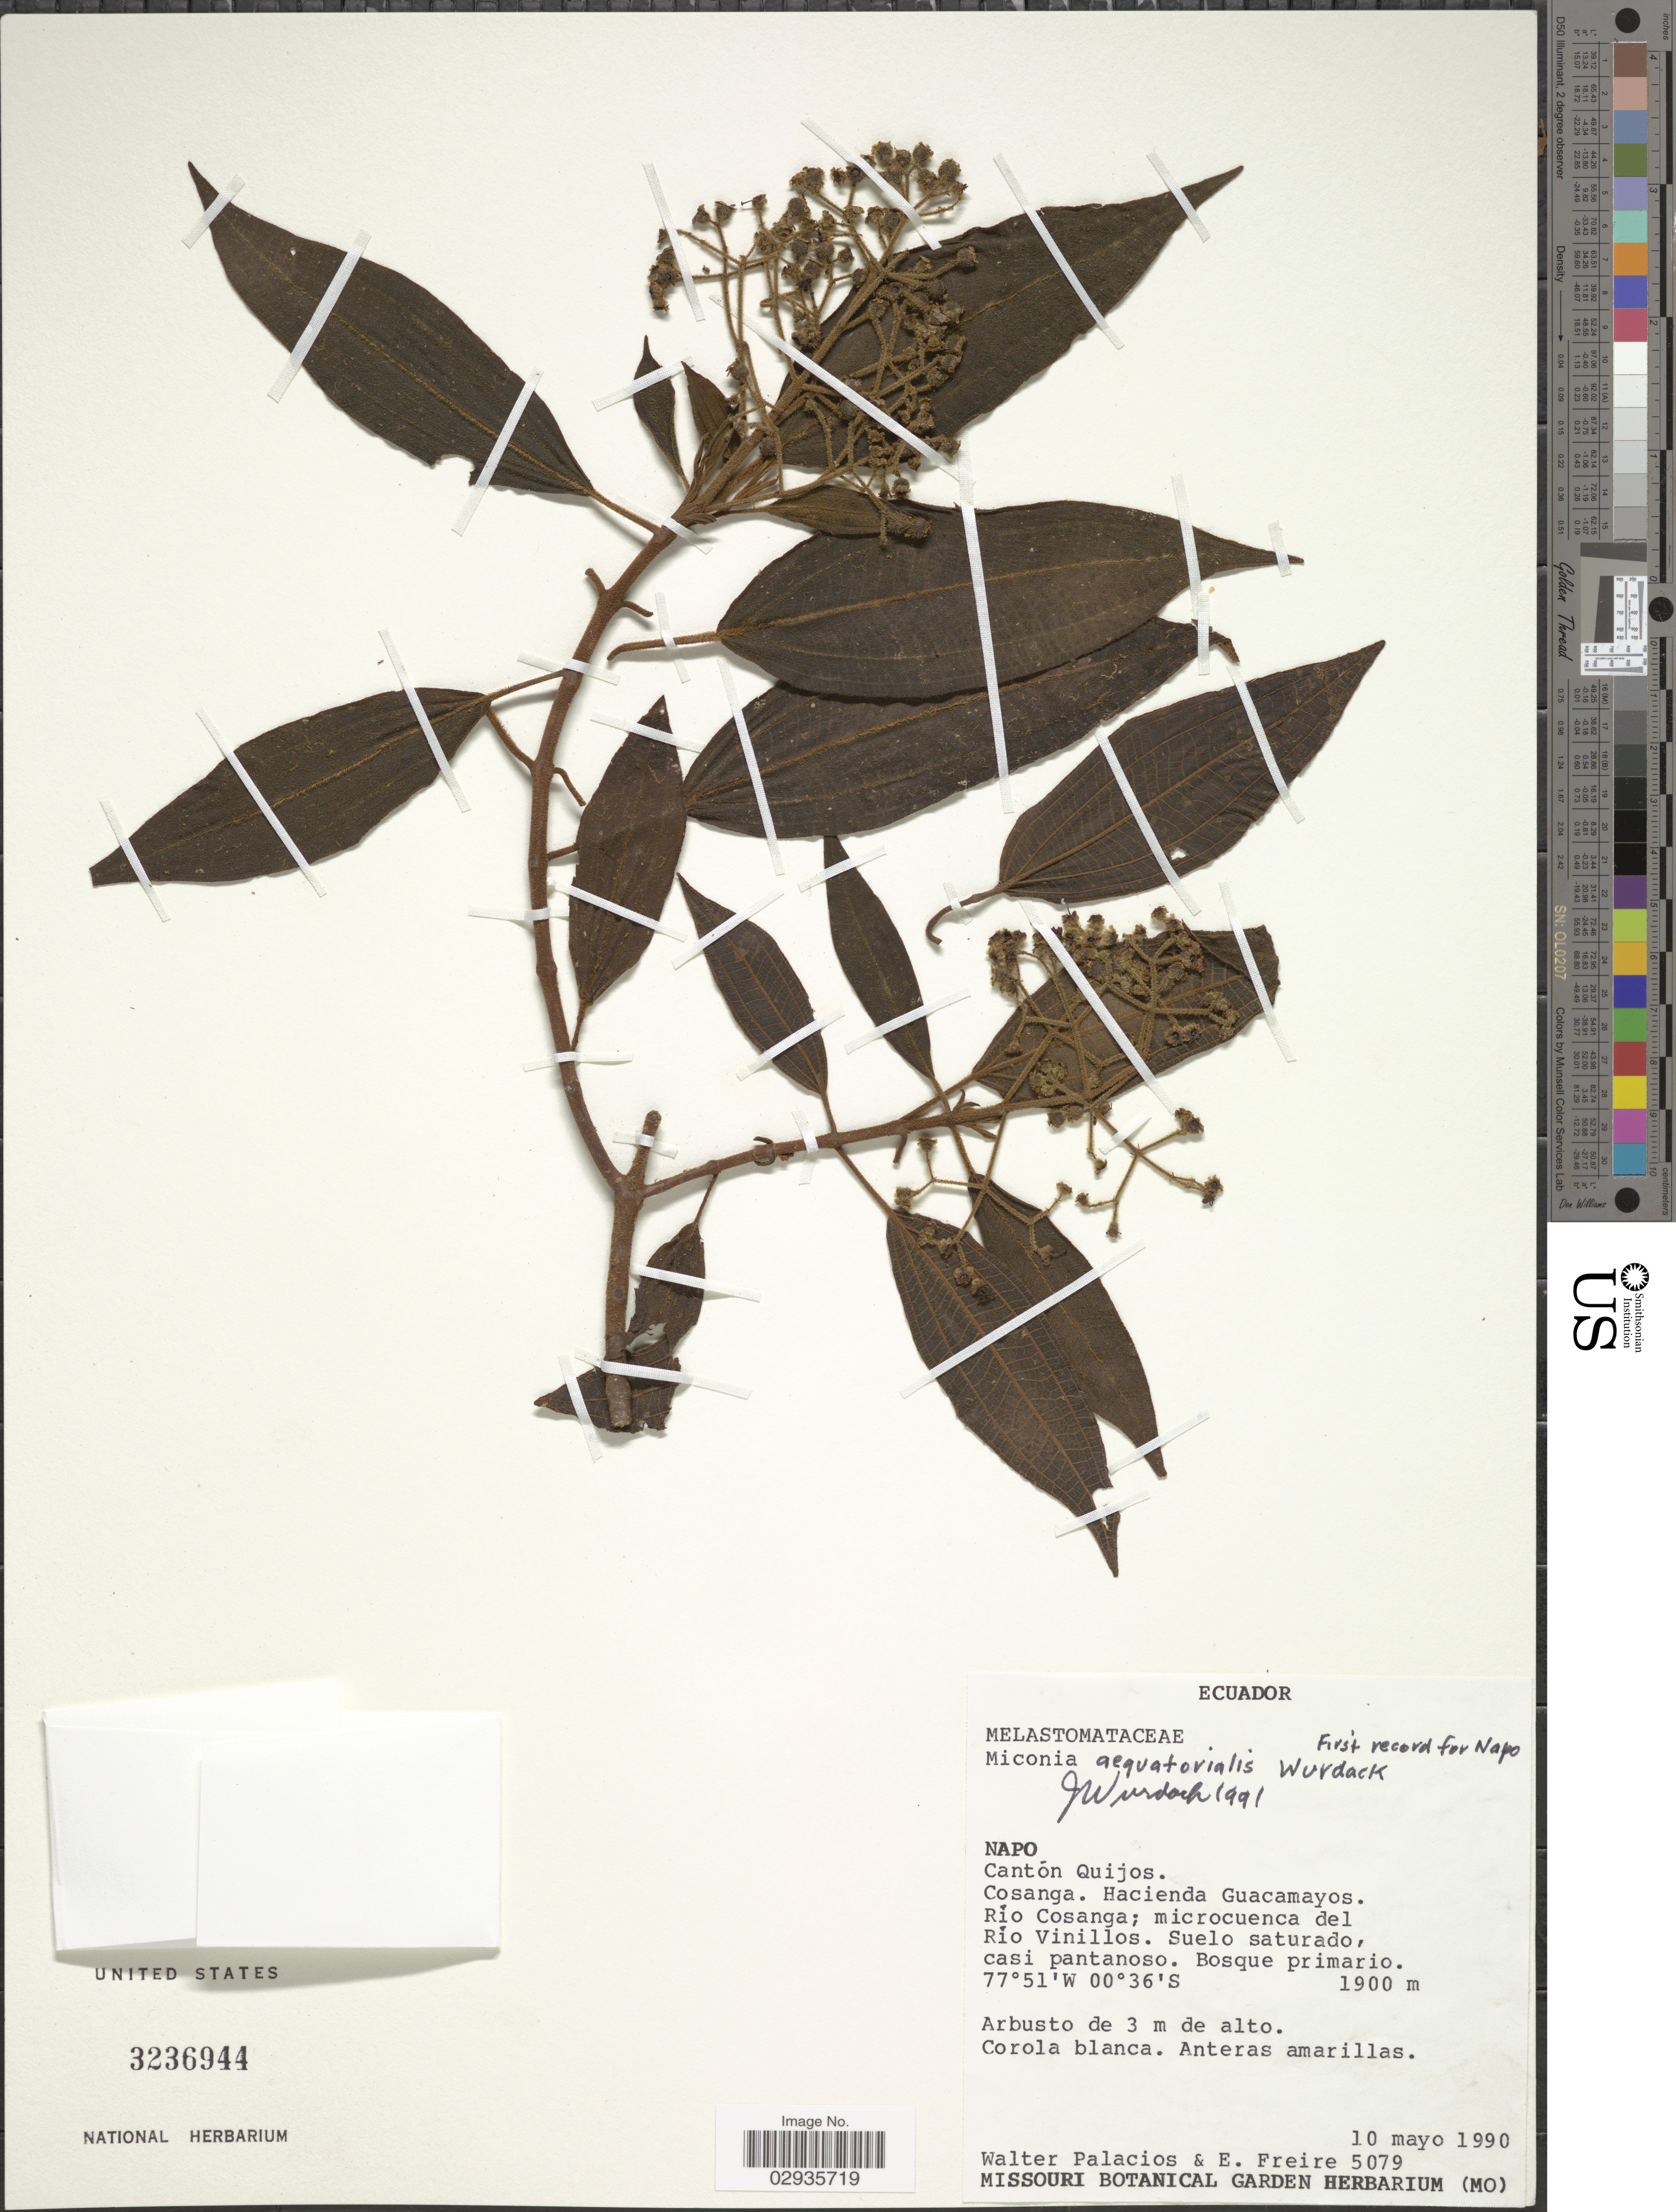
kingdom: Plantae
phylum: Tracheophyta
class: Magnoliopsida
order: Myrtales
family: Melastomataceae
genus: Miconia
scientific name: Miconia aequatorialis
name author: Wurdack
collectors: W. Palacios & E. Freire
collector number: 5079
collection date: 1990-05-10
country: Ecuador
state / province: Napo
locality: Cantón Quijos. Cosanga. Hacienda Guacamayos. Río Cosanga; microcuenca del Río Vinillos.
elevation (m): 1900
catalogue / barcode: US 3236944